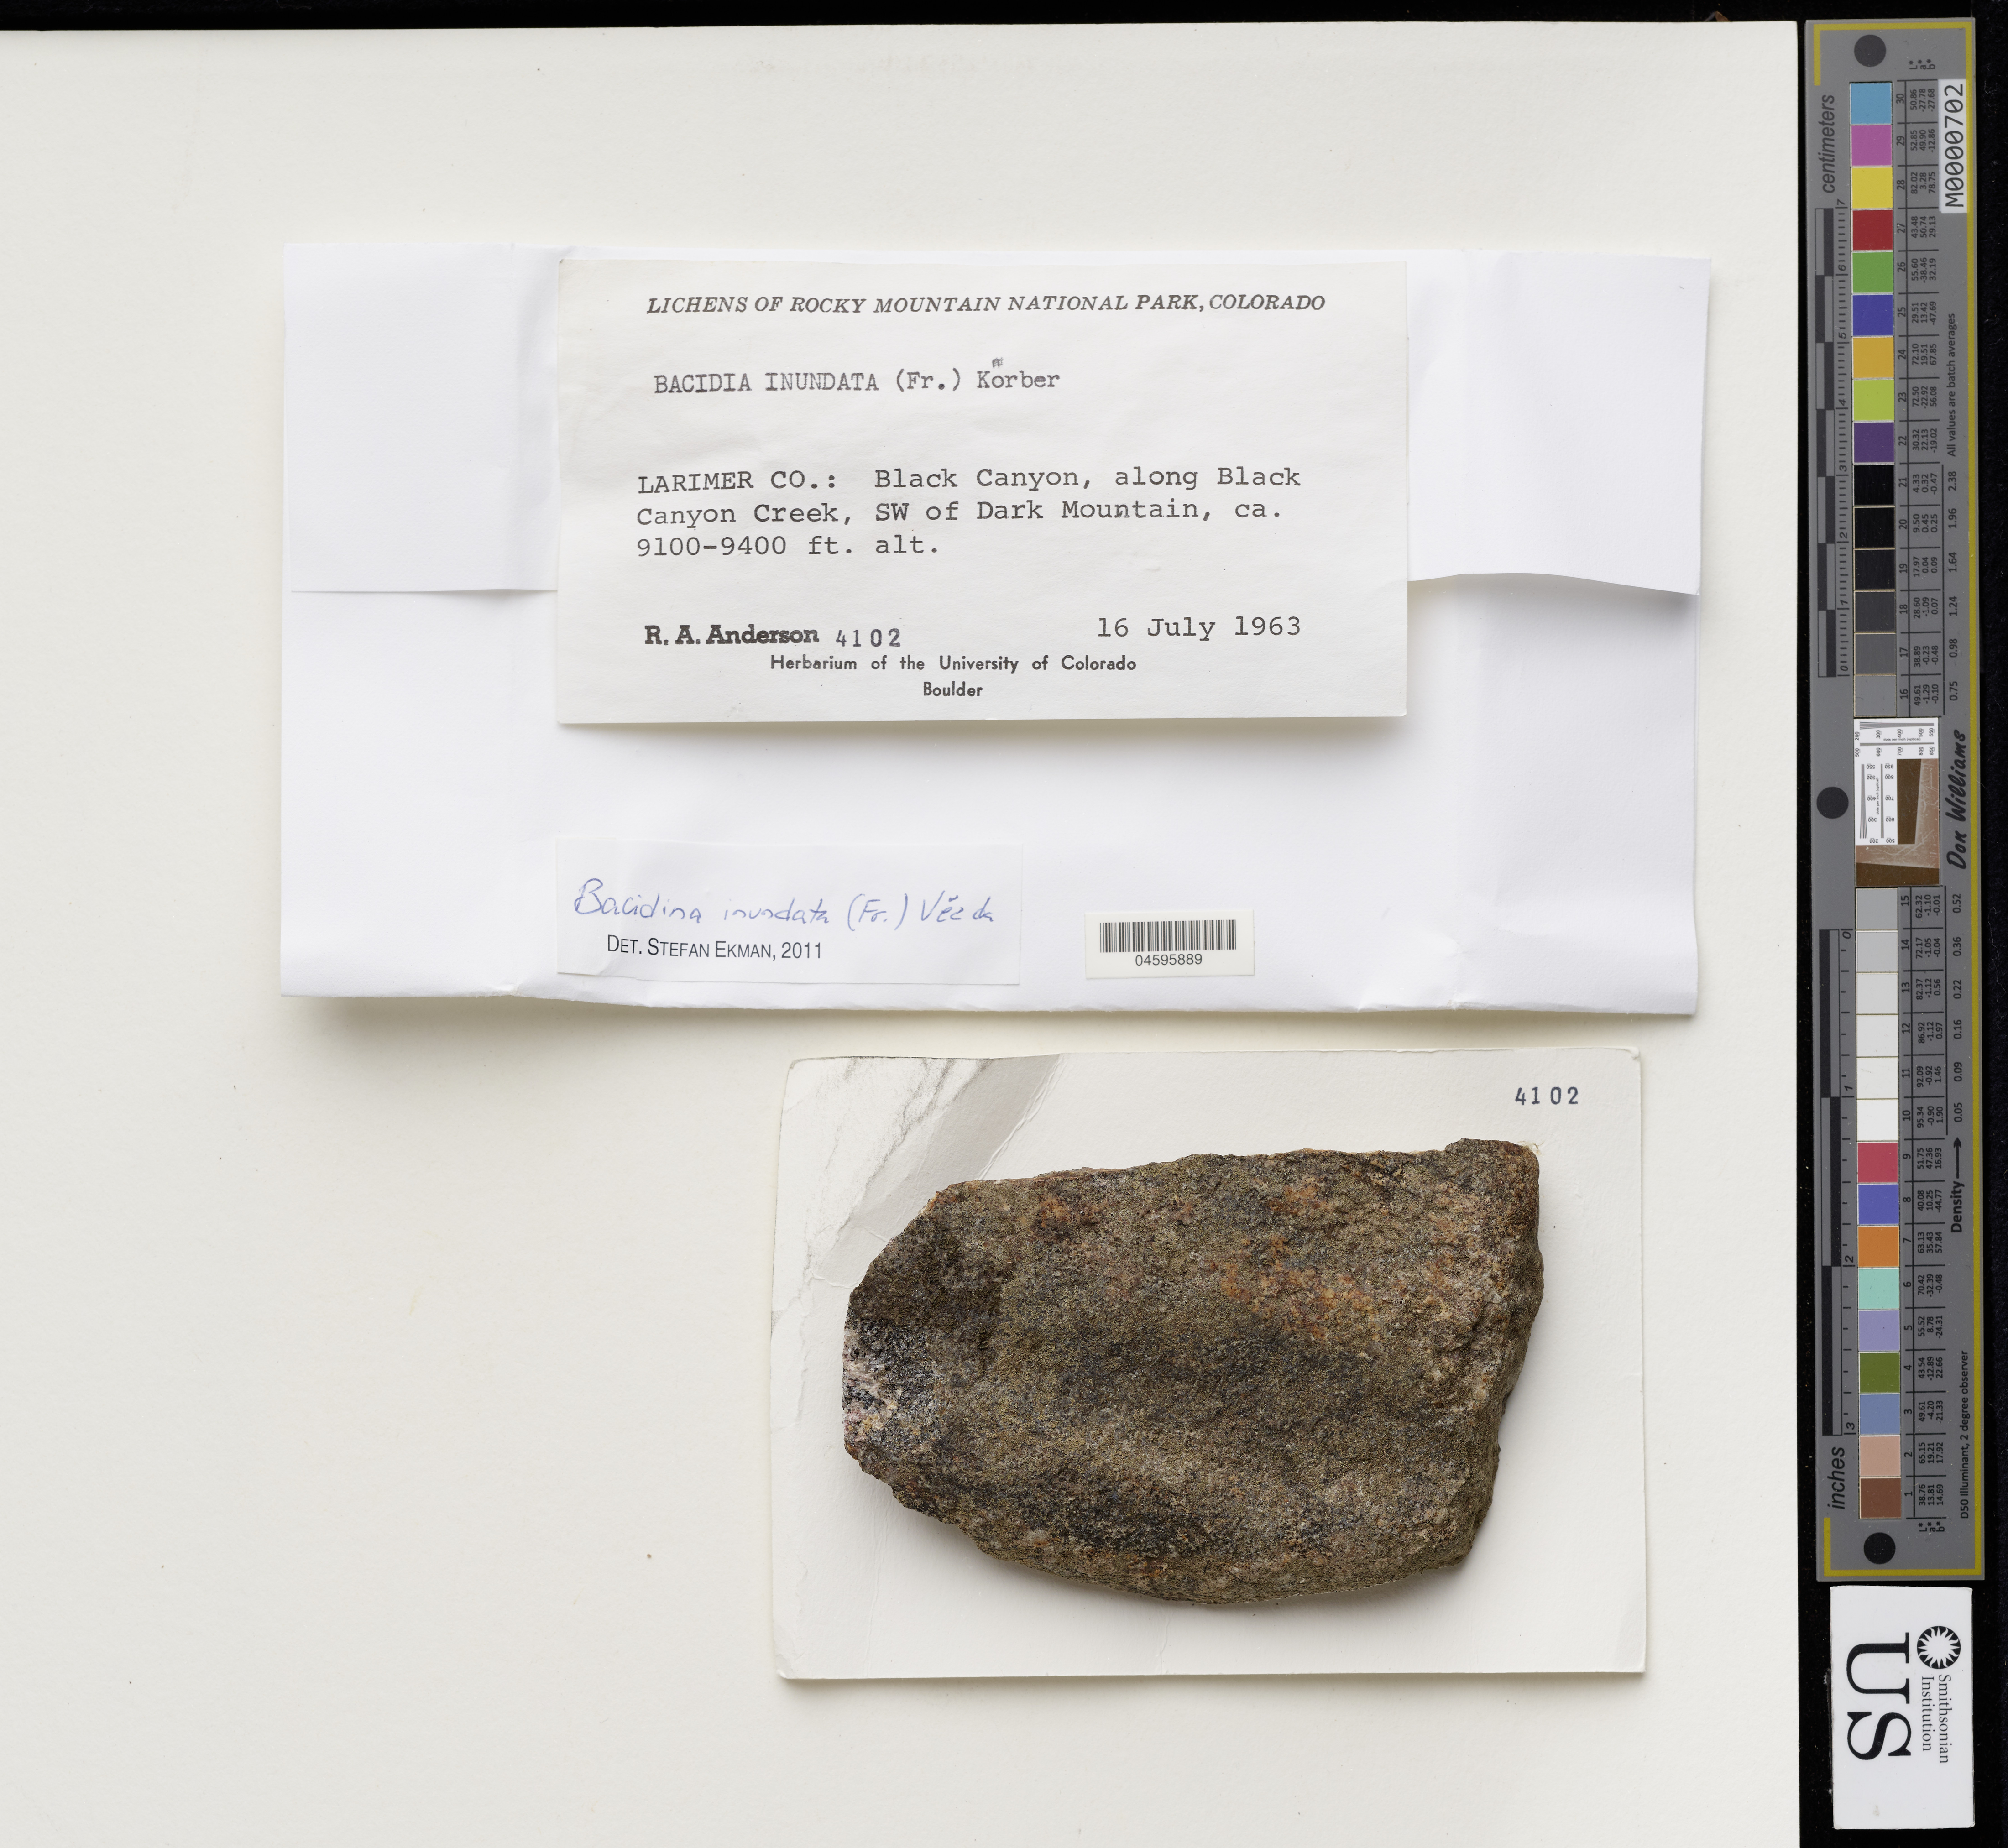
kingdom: Fungi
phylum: Ascomycota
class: Lecanoromycetes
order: Lecanorales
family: Ramalinaceae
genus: Bacidia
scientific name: Bacidia inundata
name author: (Fr.) Körb.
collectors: R. A. Anderson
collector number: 4102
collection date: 1963-07-16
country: United States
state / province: Colorado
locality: Larimer Co.: Black Canyon, along black Canyon Creek, SW of Dark Mountain.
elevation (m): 2774